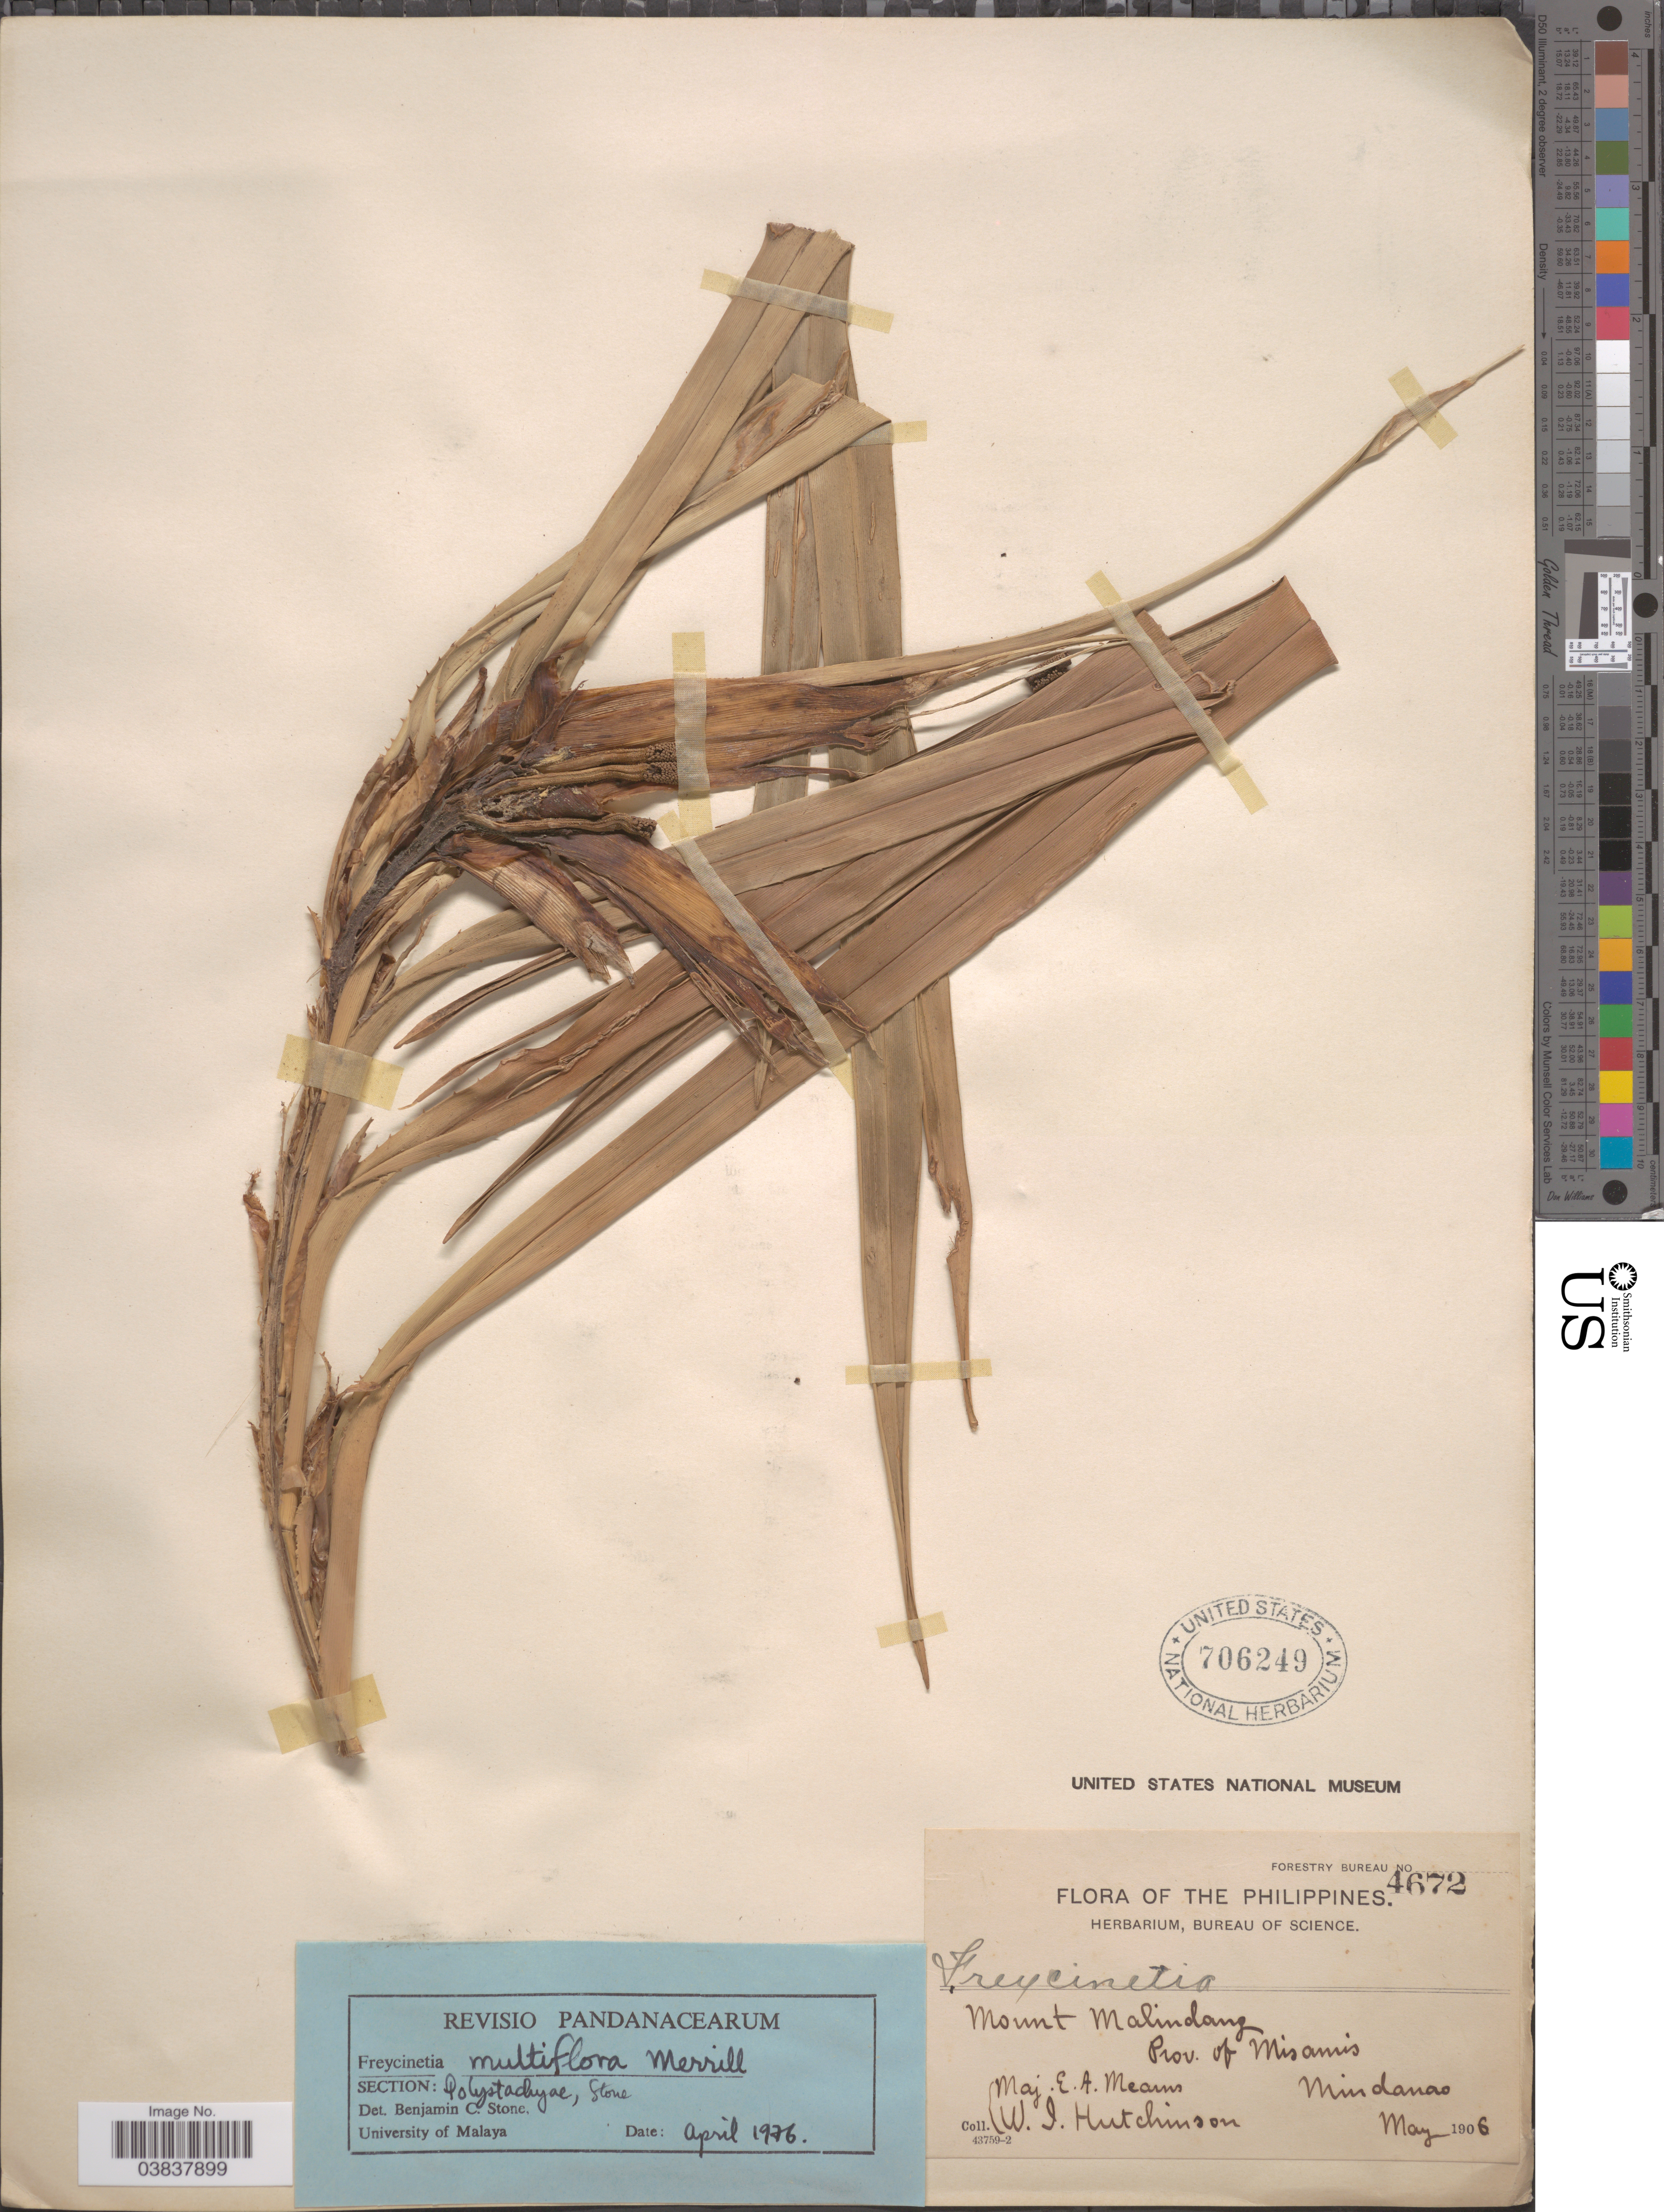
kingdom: Plantae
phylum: Tracheophyta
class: Liliopsida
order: Pandanales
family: Pandanaceae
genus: Freycinetia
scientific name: Freycinetia multiflora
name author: Merr.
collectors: E. A. Mearns & W. I. Hutchinson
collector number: Forestry Bureau 4672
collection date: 1906-05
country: Philippines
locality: Mount Malindang, Prov. of Misamis, Mindanao.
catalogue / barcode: US 706249